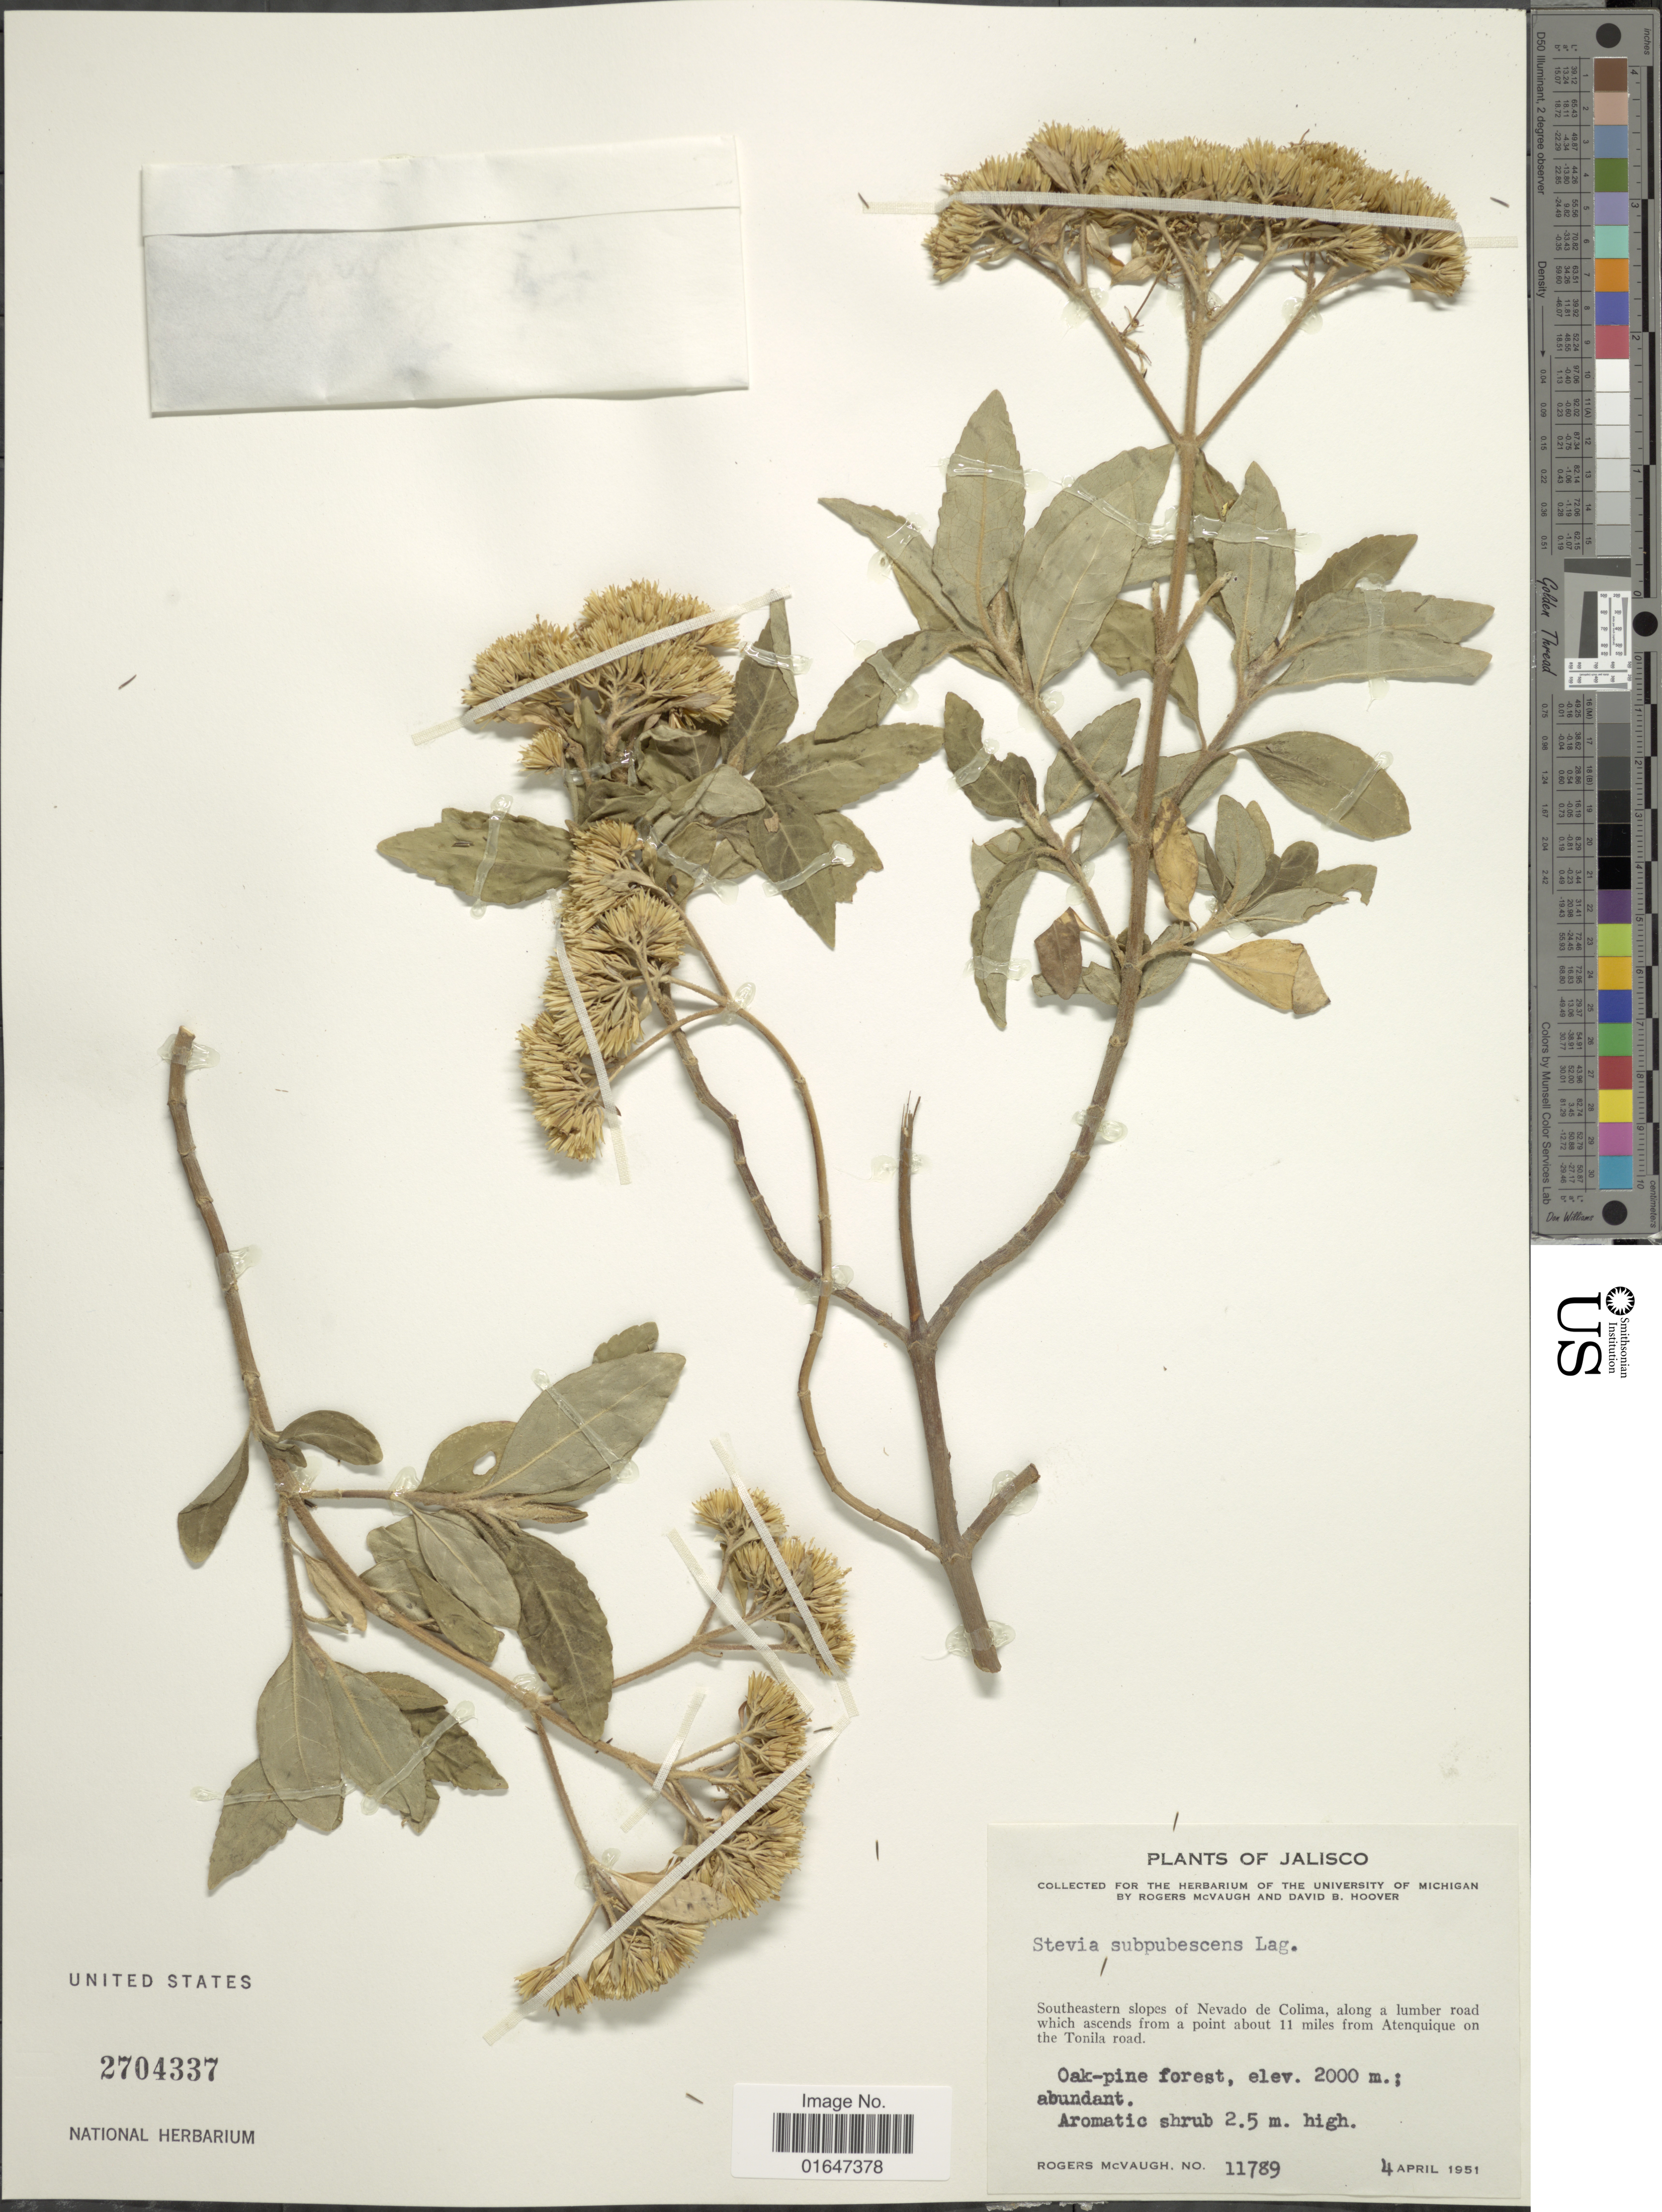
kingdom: Plantae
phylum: Tracheophyta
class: Magnoliopsida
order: Asterales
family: Asteraceae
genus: Stevia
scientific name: Stevia subpubescens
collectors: R. McVaugh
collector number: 11789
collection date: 1951-04-04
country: Mexico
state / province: Jalisco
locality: Southeastern slopes of Nevado de Colima, along a lumber road which ascends from a point about 11 miles from Atenquique on the Tonila road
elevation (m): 2000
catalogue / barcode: US 2704337